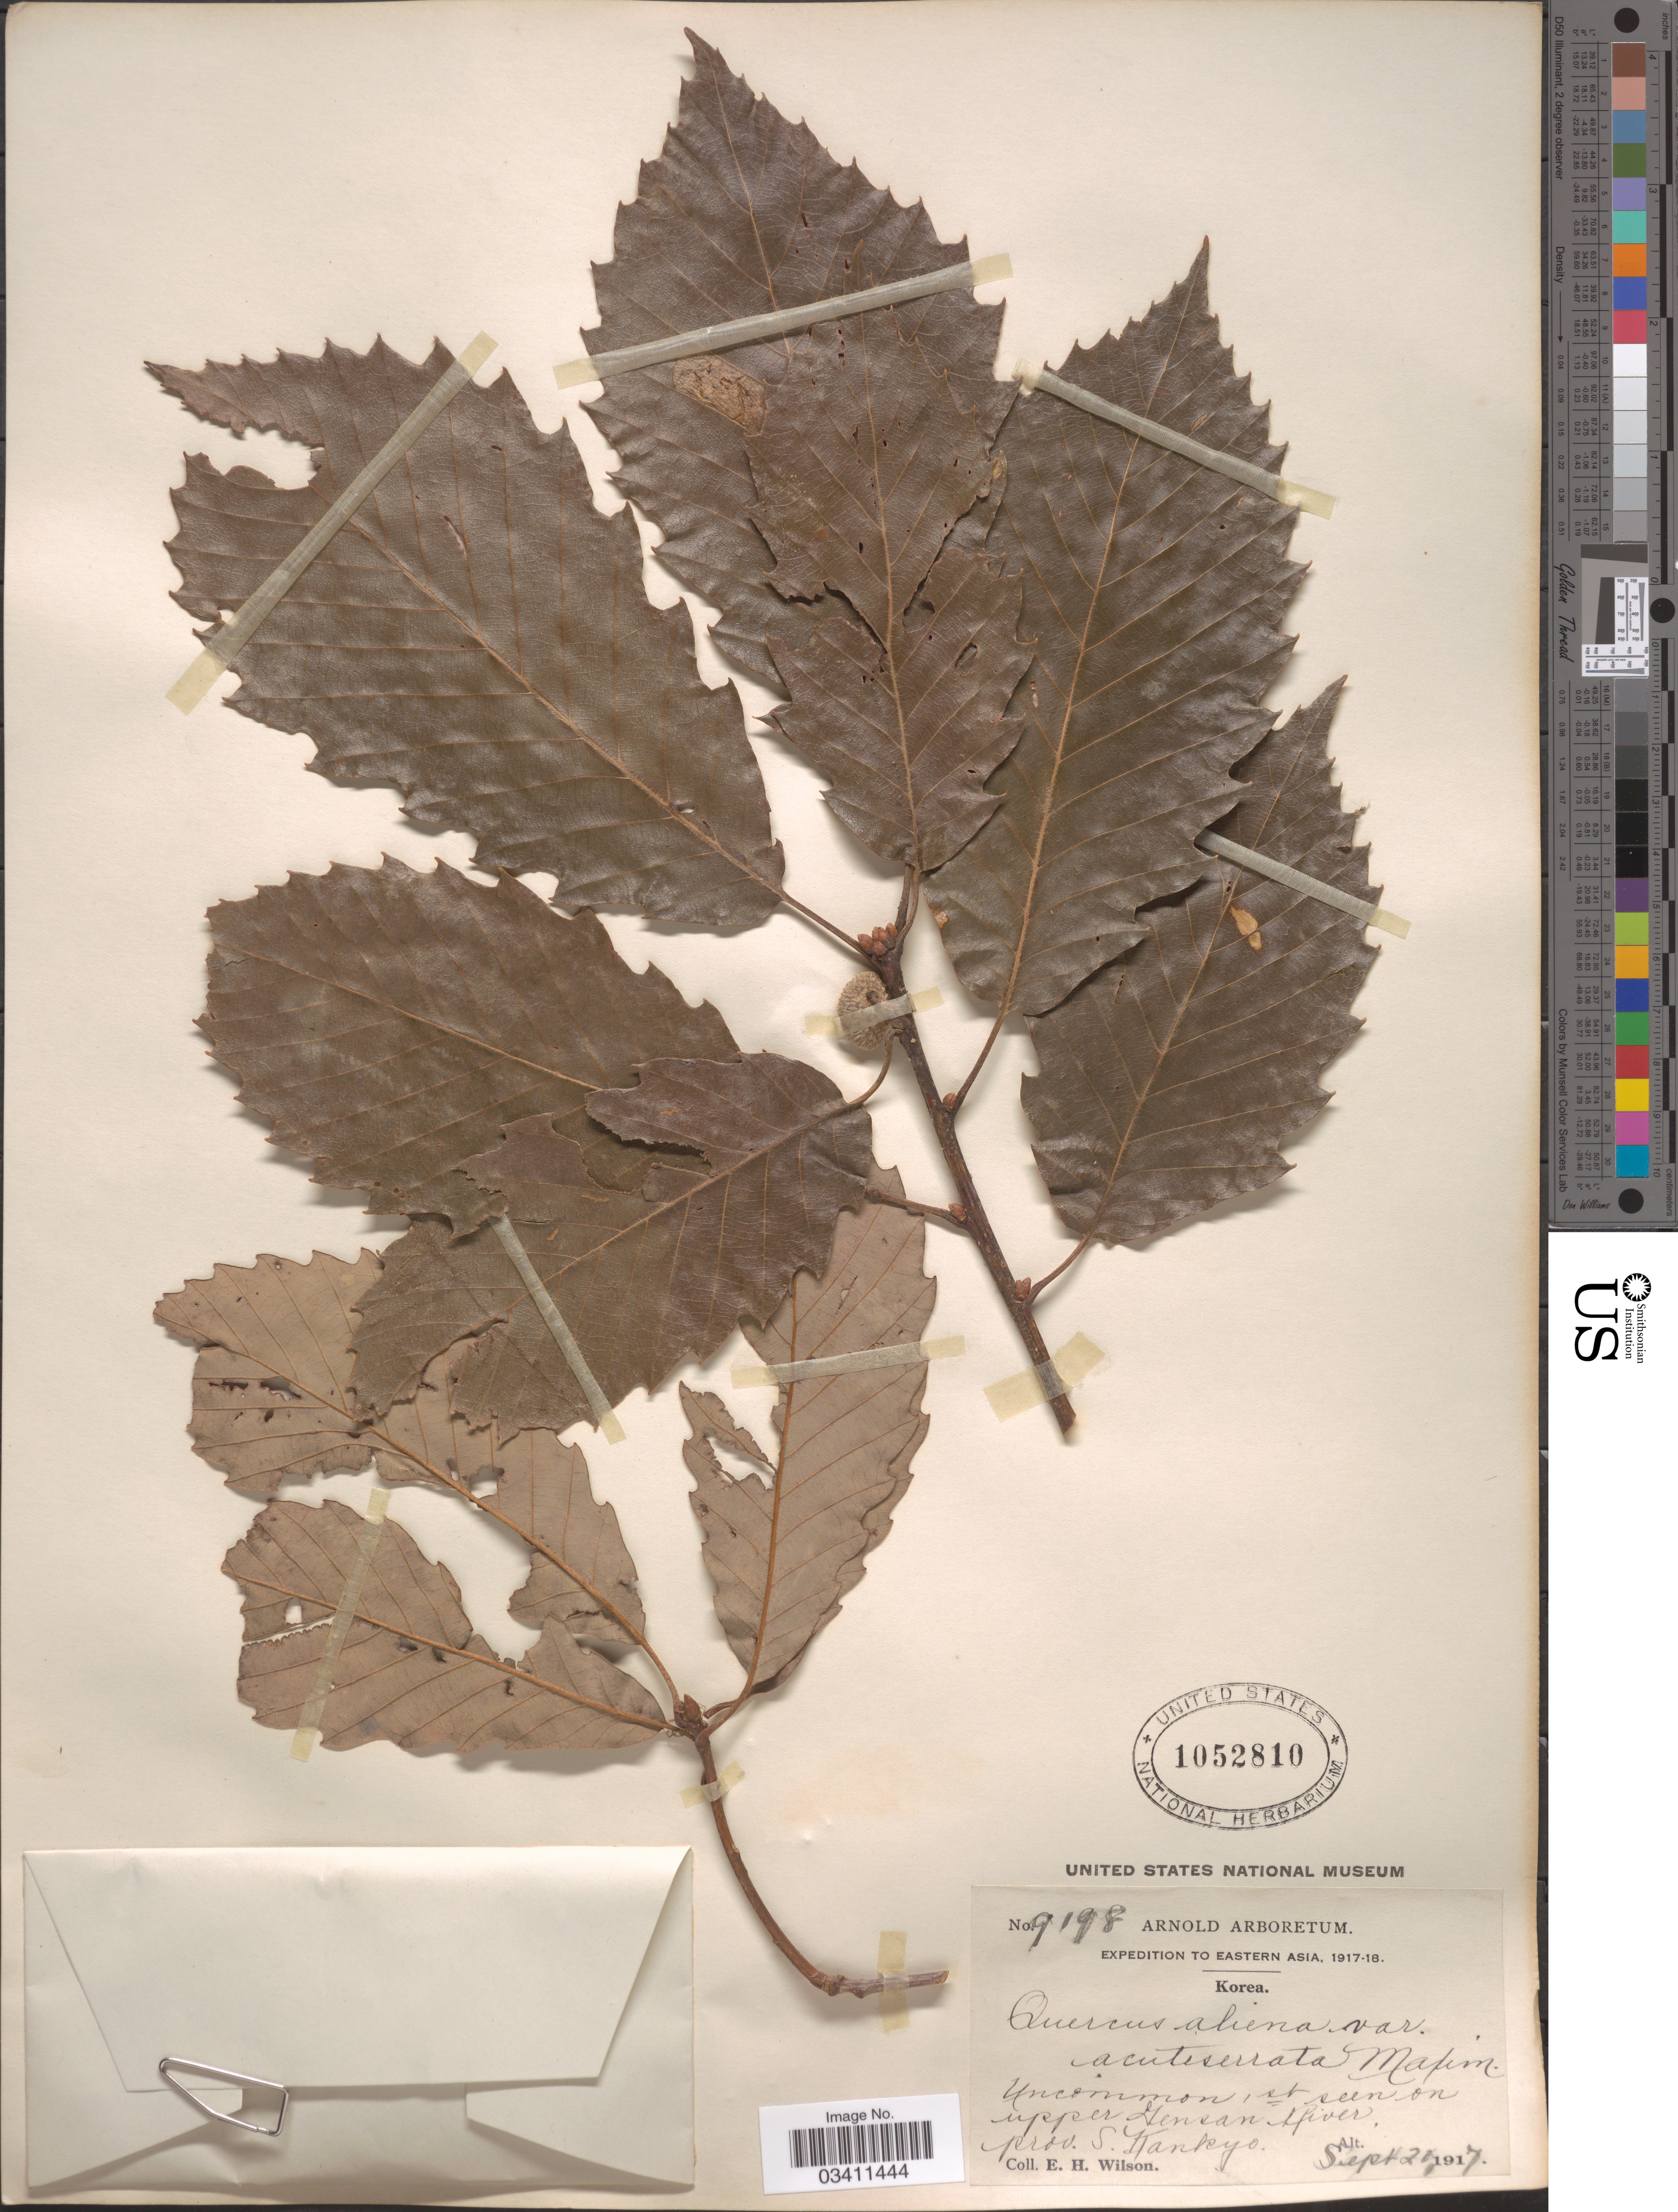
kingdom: Plantae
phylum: Tracheophyta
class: Magnoliopsida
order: Fagales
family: Fagaceae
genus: Quercus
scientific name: Quercus aliena var. acutiserrata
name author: Maxim.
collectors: E. Wilson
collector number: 9198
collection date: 1917-09-20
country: North Korea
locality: Korea. On upper Gensan River, prov. S. Kankyo.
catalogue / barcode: US 1052810